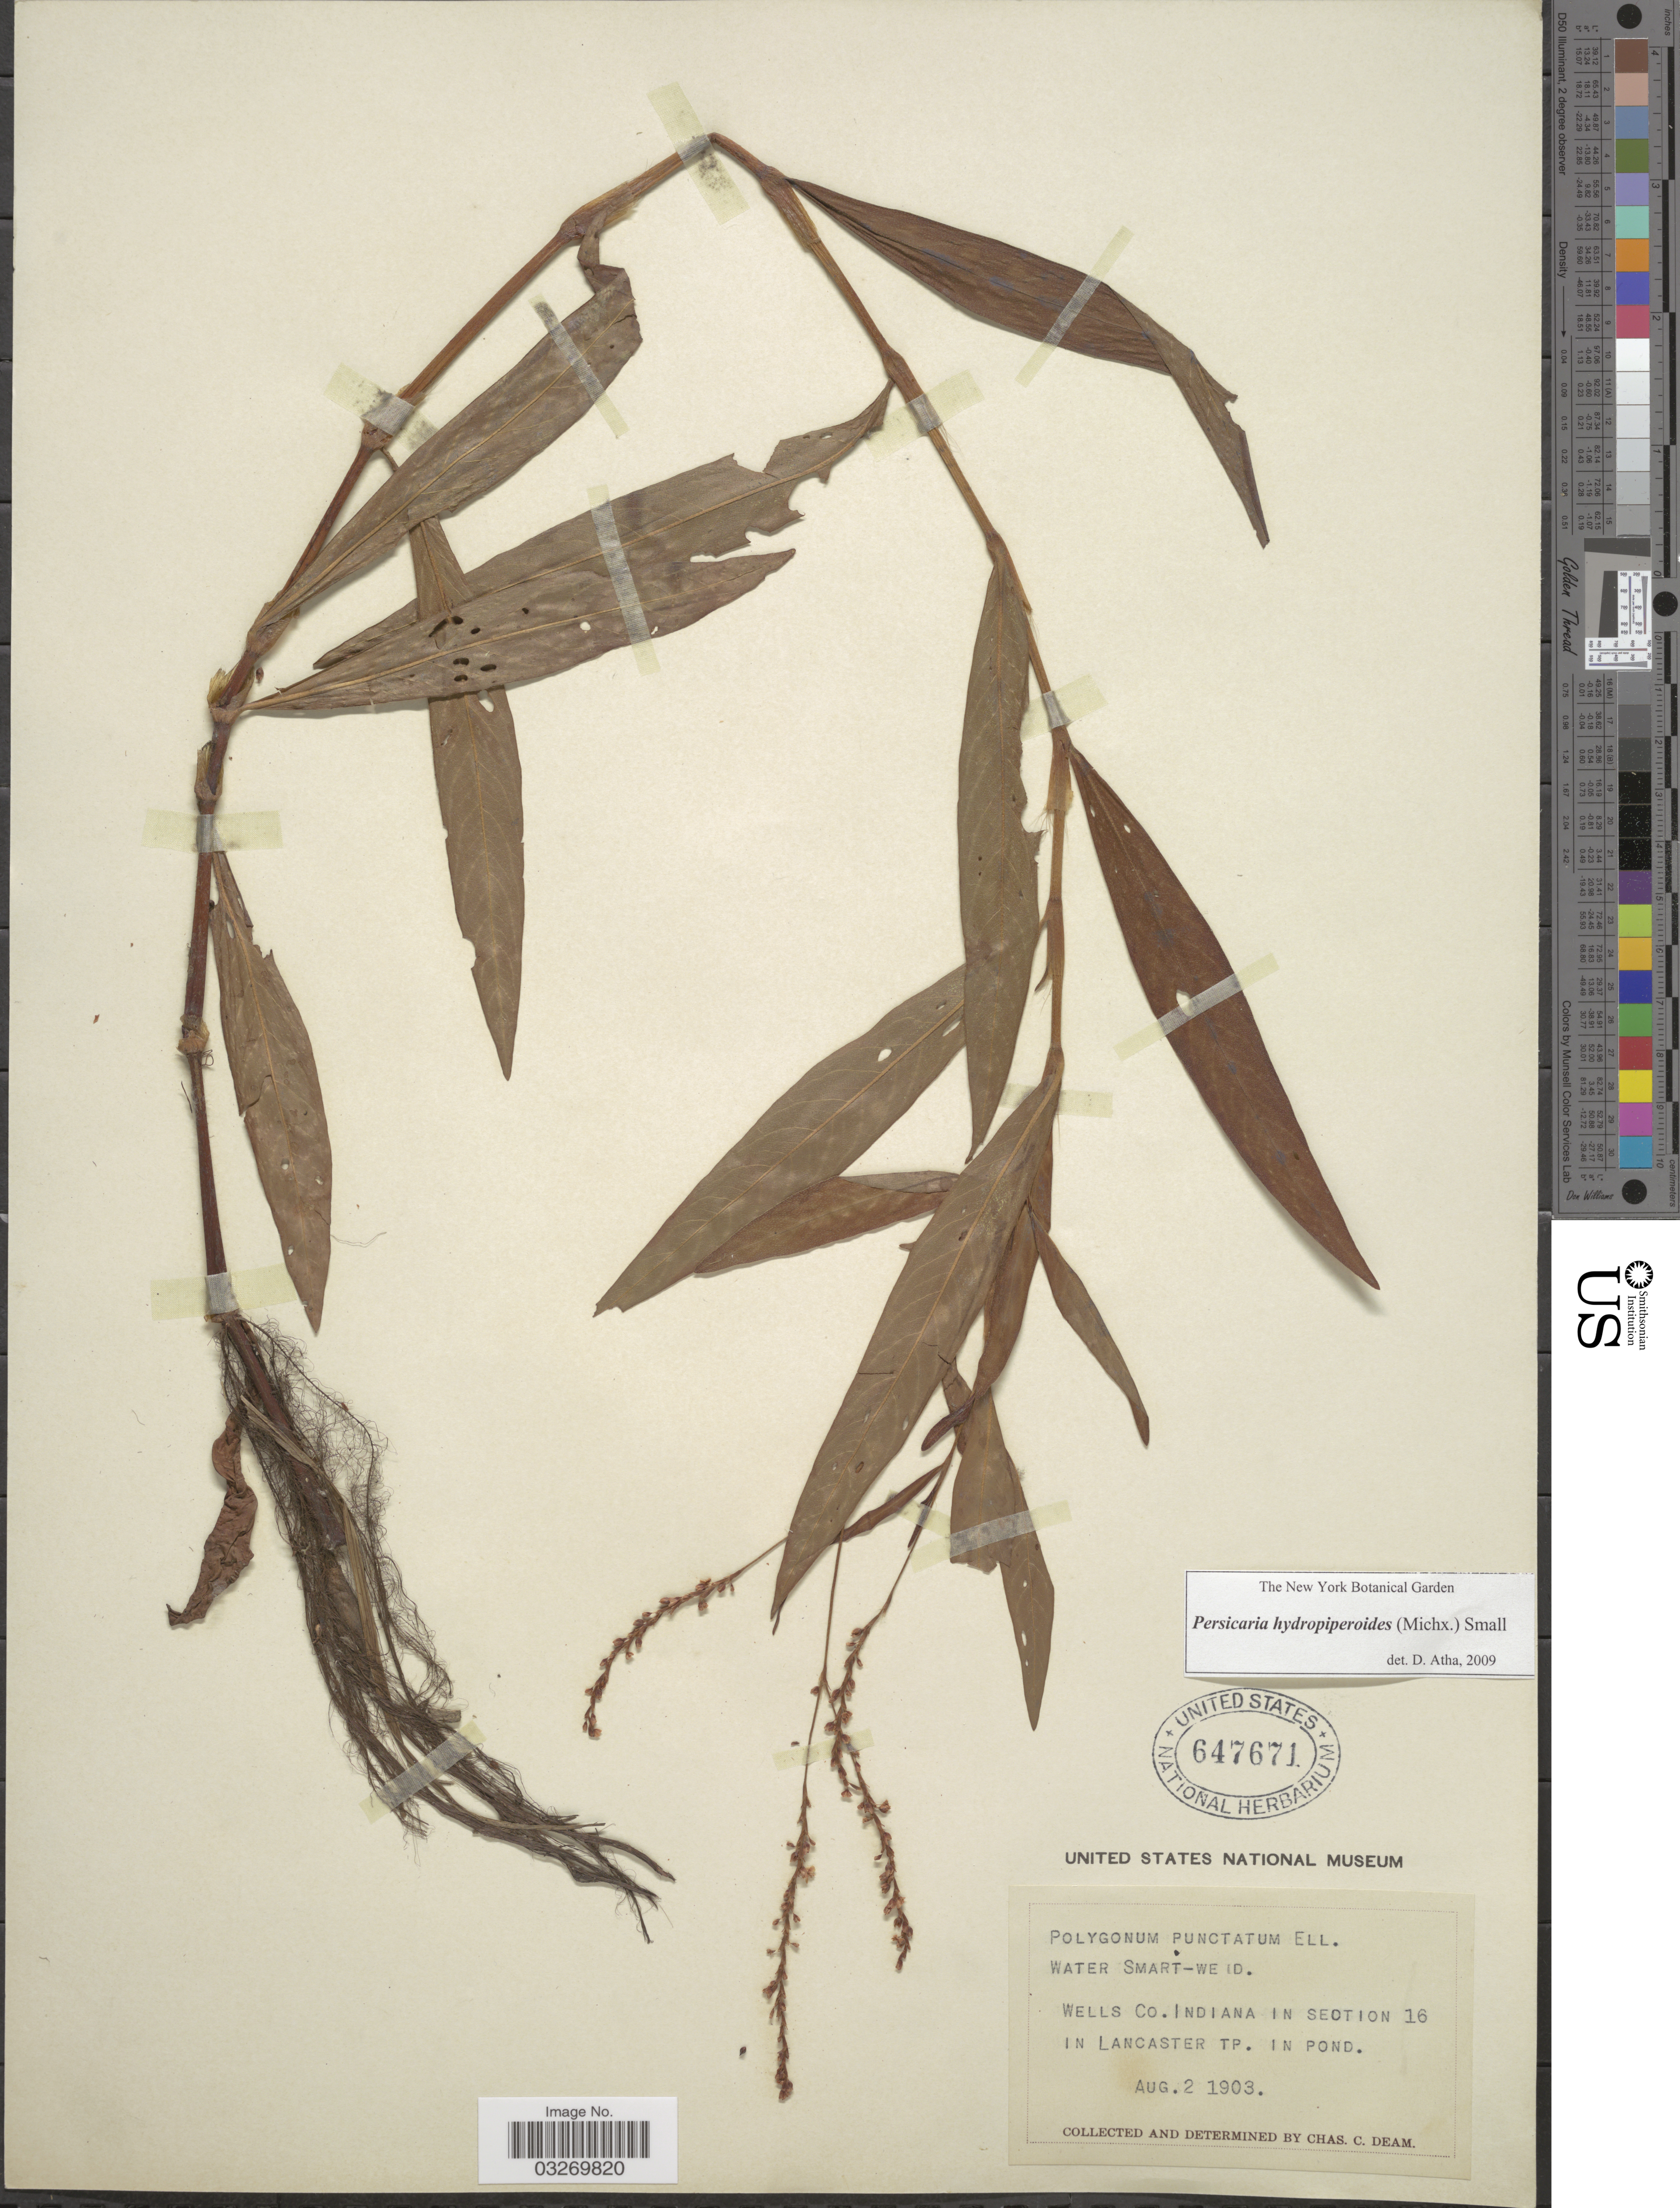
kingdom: Plantae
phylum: Tracheophyta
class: Magnoliopsida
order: Caryophyllales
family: Polygonaceae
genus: Persicaria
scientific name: Persicaria hydropiperoides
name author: (Michx.) Small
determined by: Atha, D. E.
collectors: C. C. Deam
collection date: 1903-08-02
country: United States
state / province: Indiana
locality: Wells Co. Indiana in Section 16 in Lancaster Tp. in Pond.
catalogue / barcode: US 647671